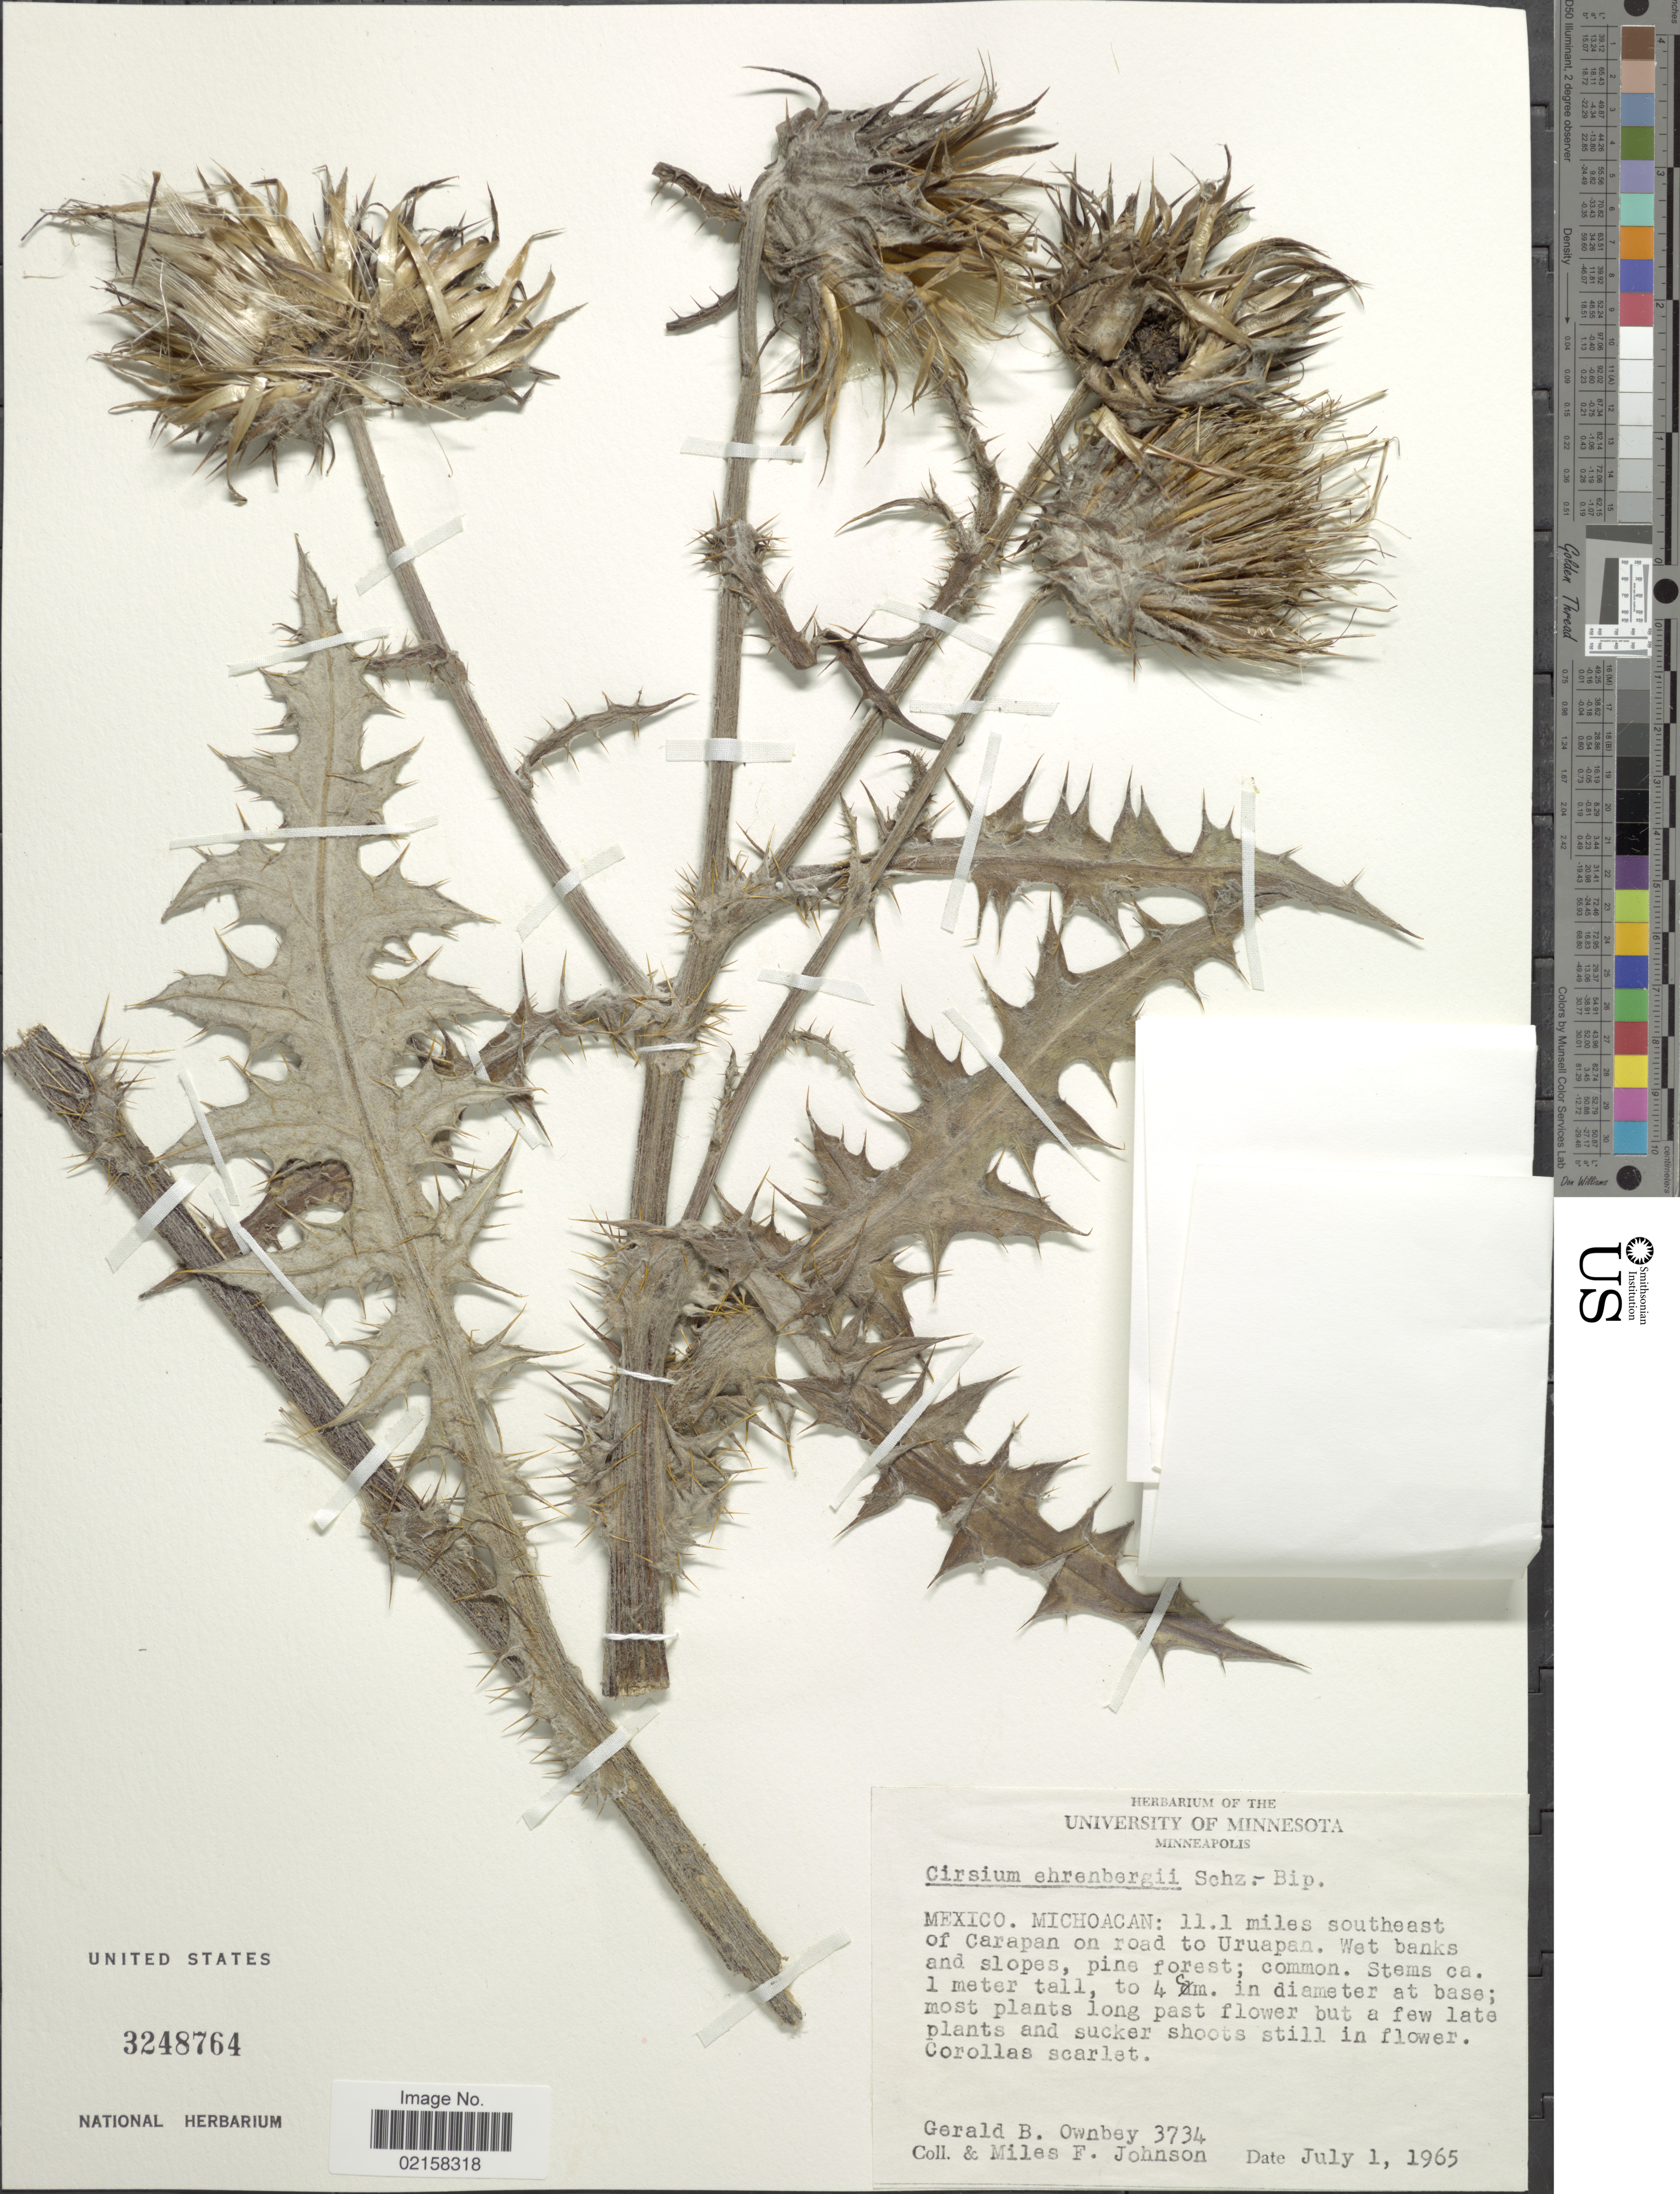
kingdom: Plantae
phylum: Tracheophyta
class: Magnoliopsida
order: Asterales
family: Asteraceae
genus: Cirsium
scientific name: Cirsium ehrenbergii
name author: Sch. Bip.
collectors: G. B. Ownbey & M. F. Johnson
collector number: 3734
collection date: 1965-07-01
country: Mexico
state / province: Michoacán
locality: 11.1 miles southeast of Carapan on road to Uruapan, wet banks and slopes.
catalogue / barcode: US 3248764